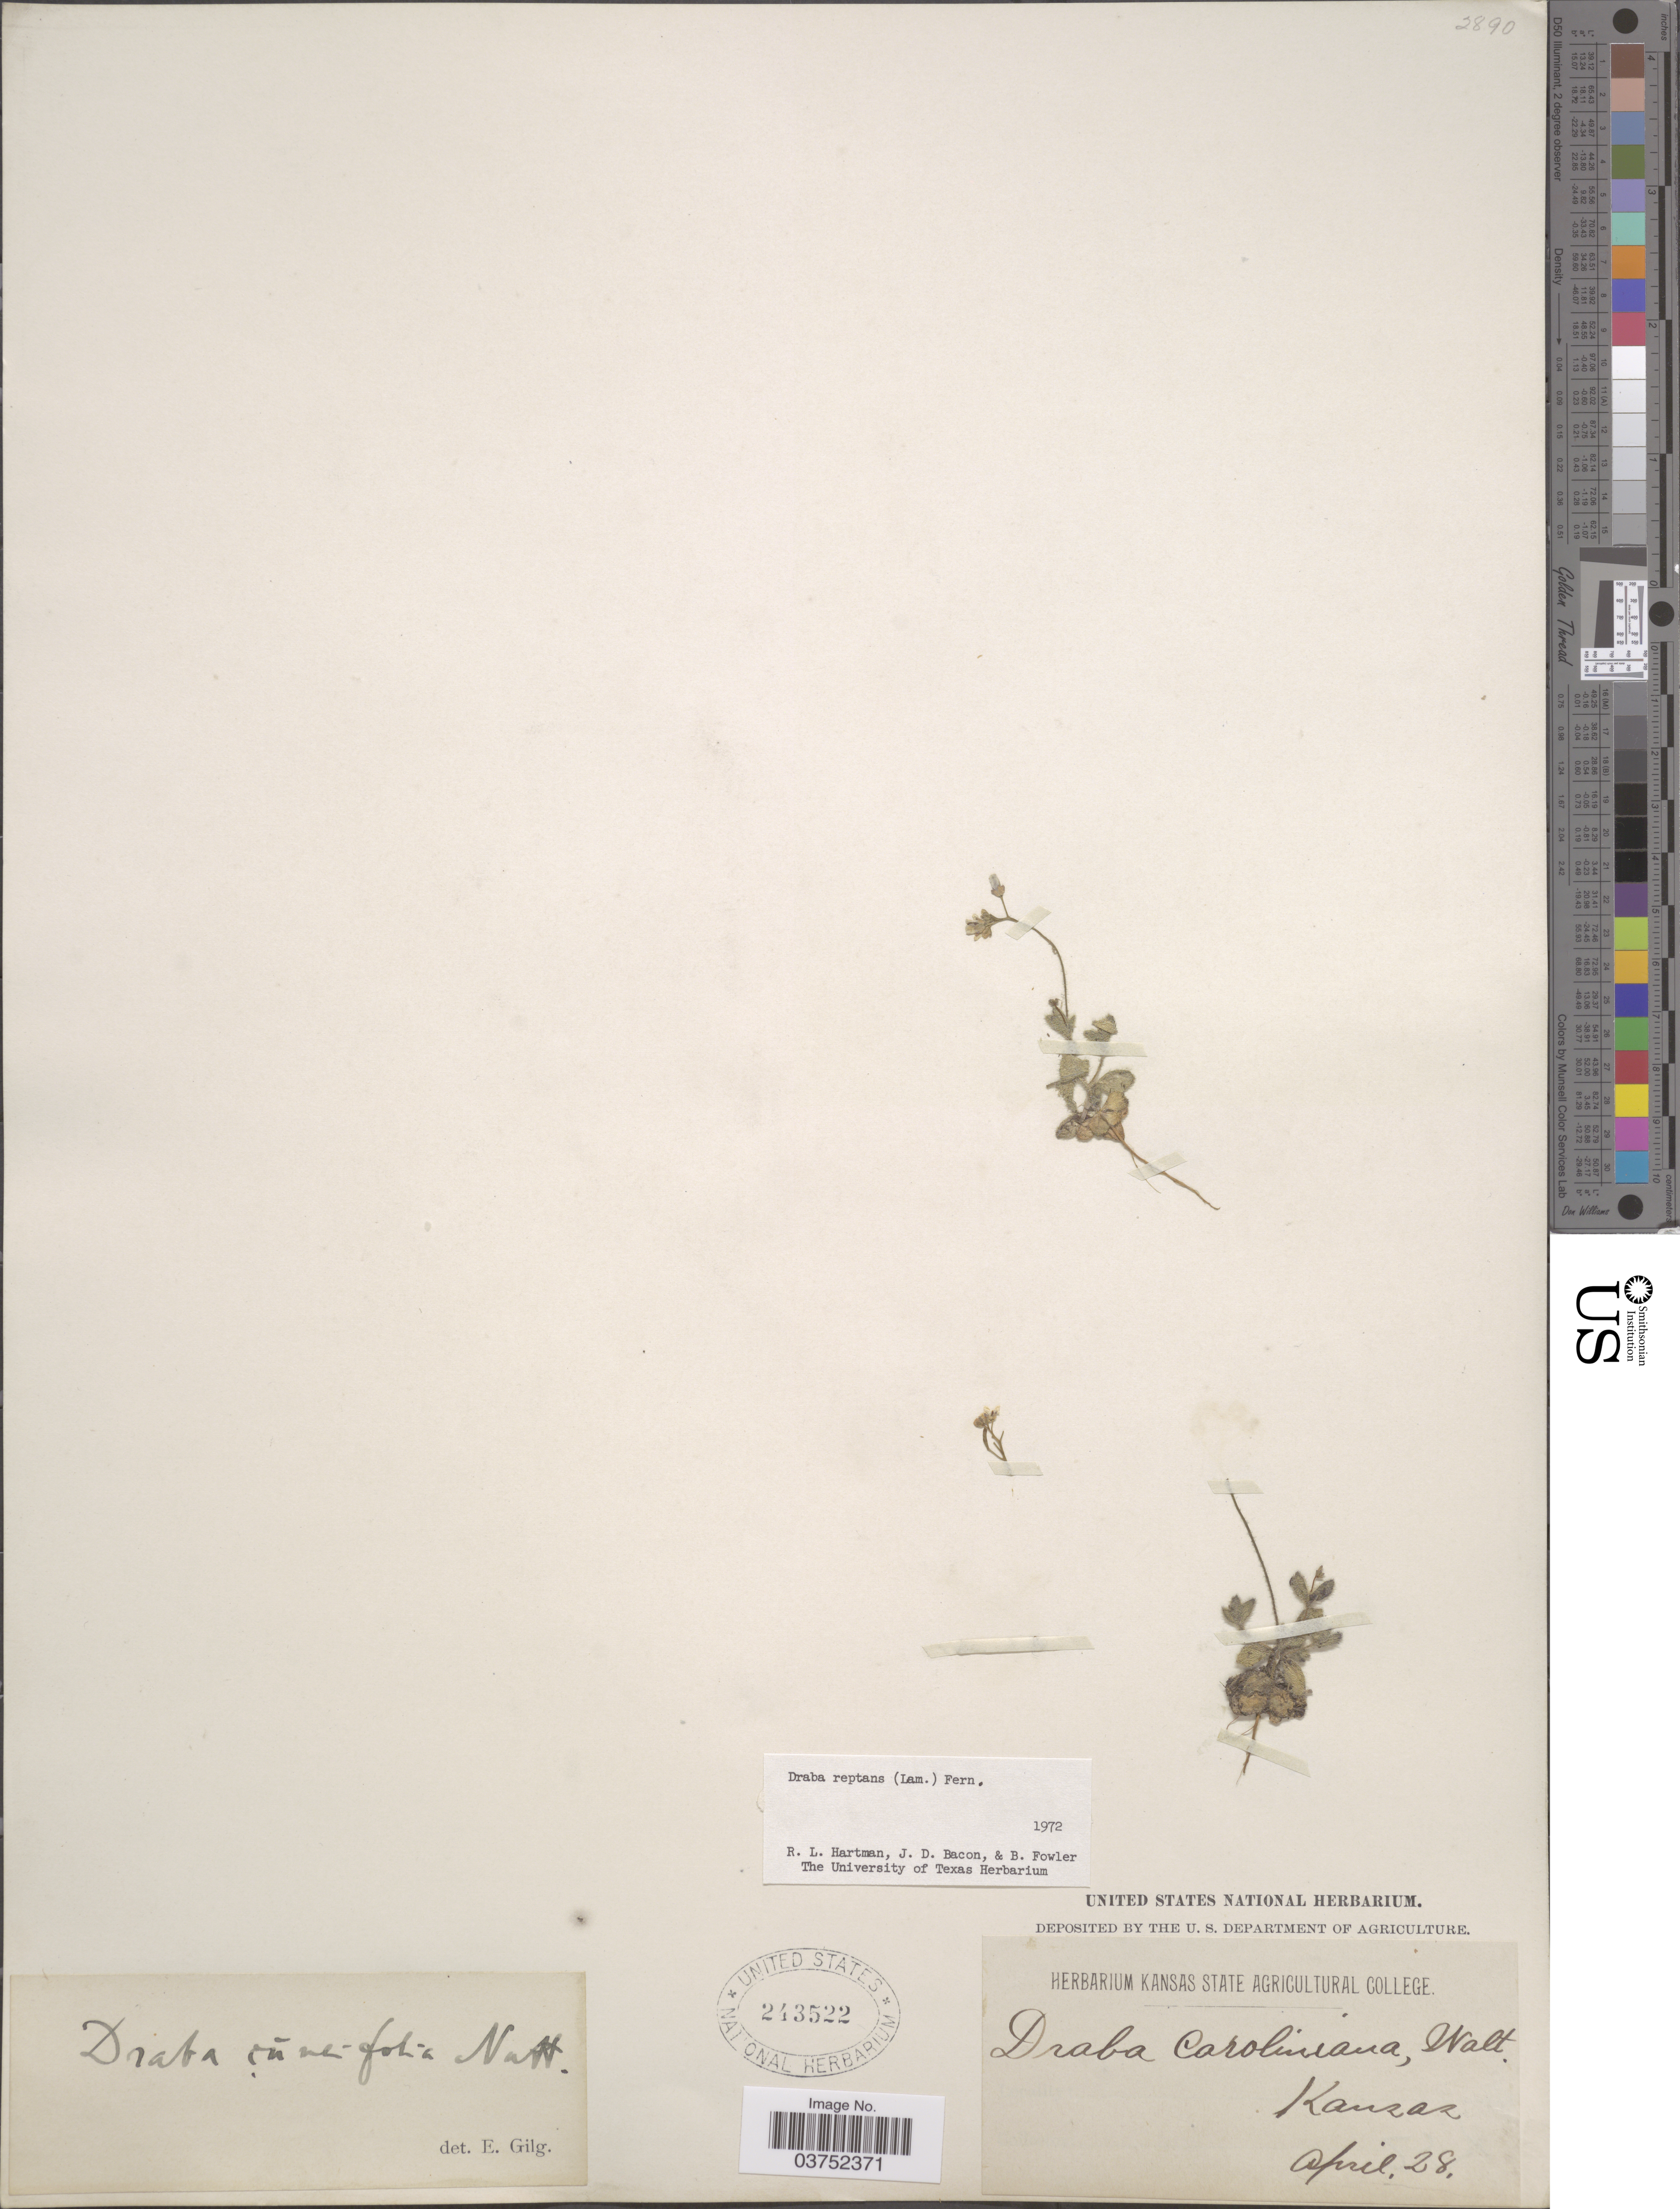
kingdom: Plantae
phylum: Tracheophyta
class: Magnoliopsida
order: Brassicales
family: Brassicaceae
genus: Draba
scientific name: Draba reptans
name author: (Lam.) Fernald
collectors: ex herb. Kansas State Agricultural College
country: United States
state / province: Kansas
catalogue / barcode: US 243522